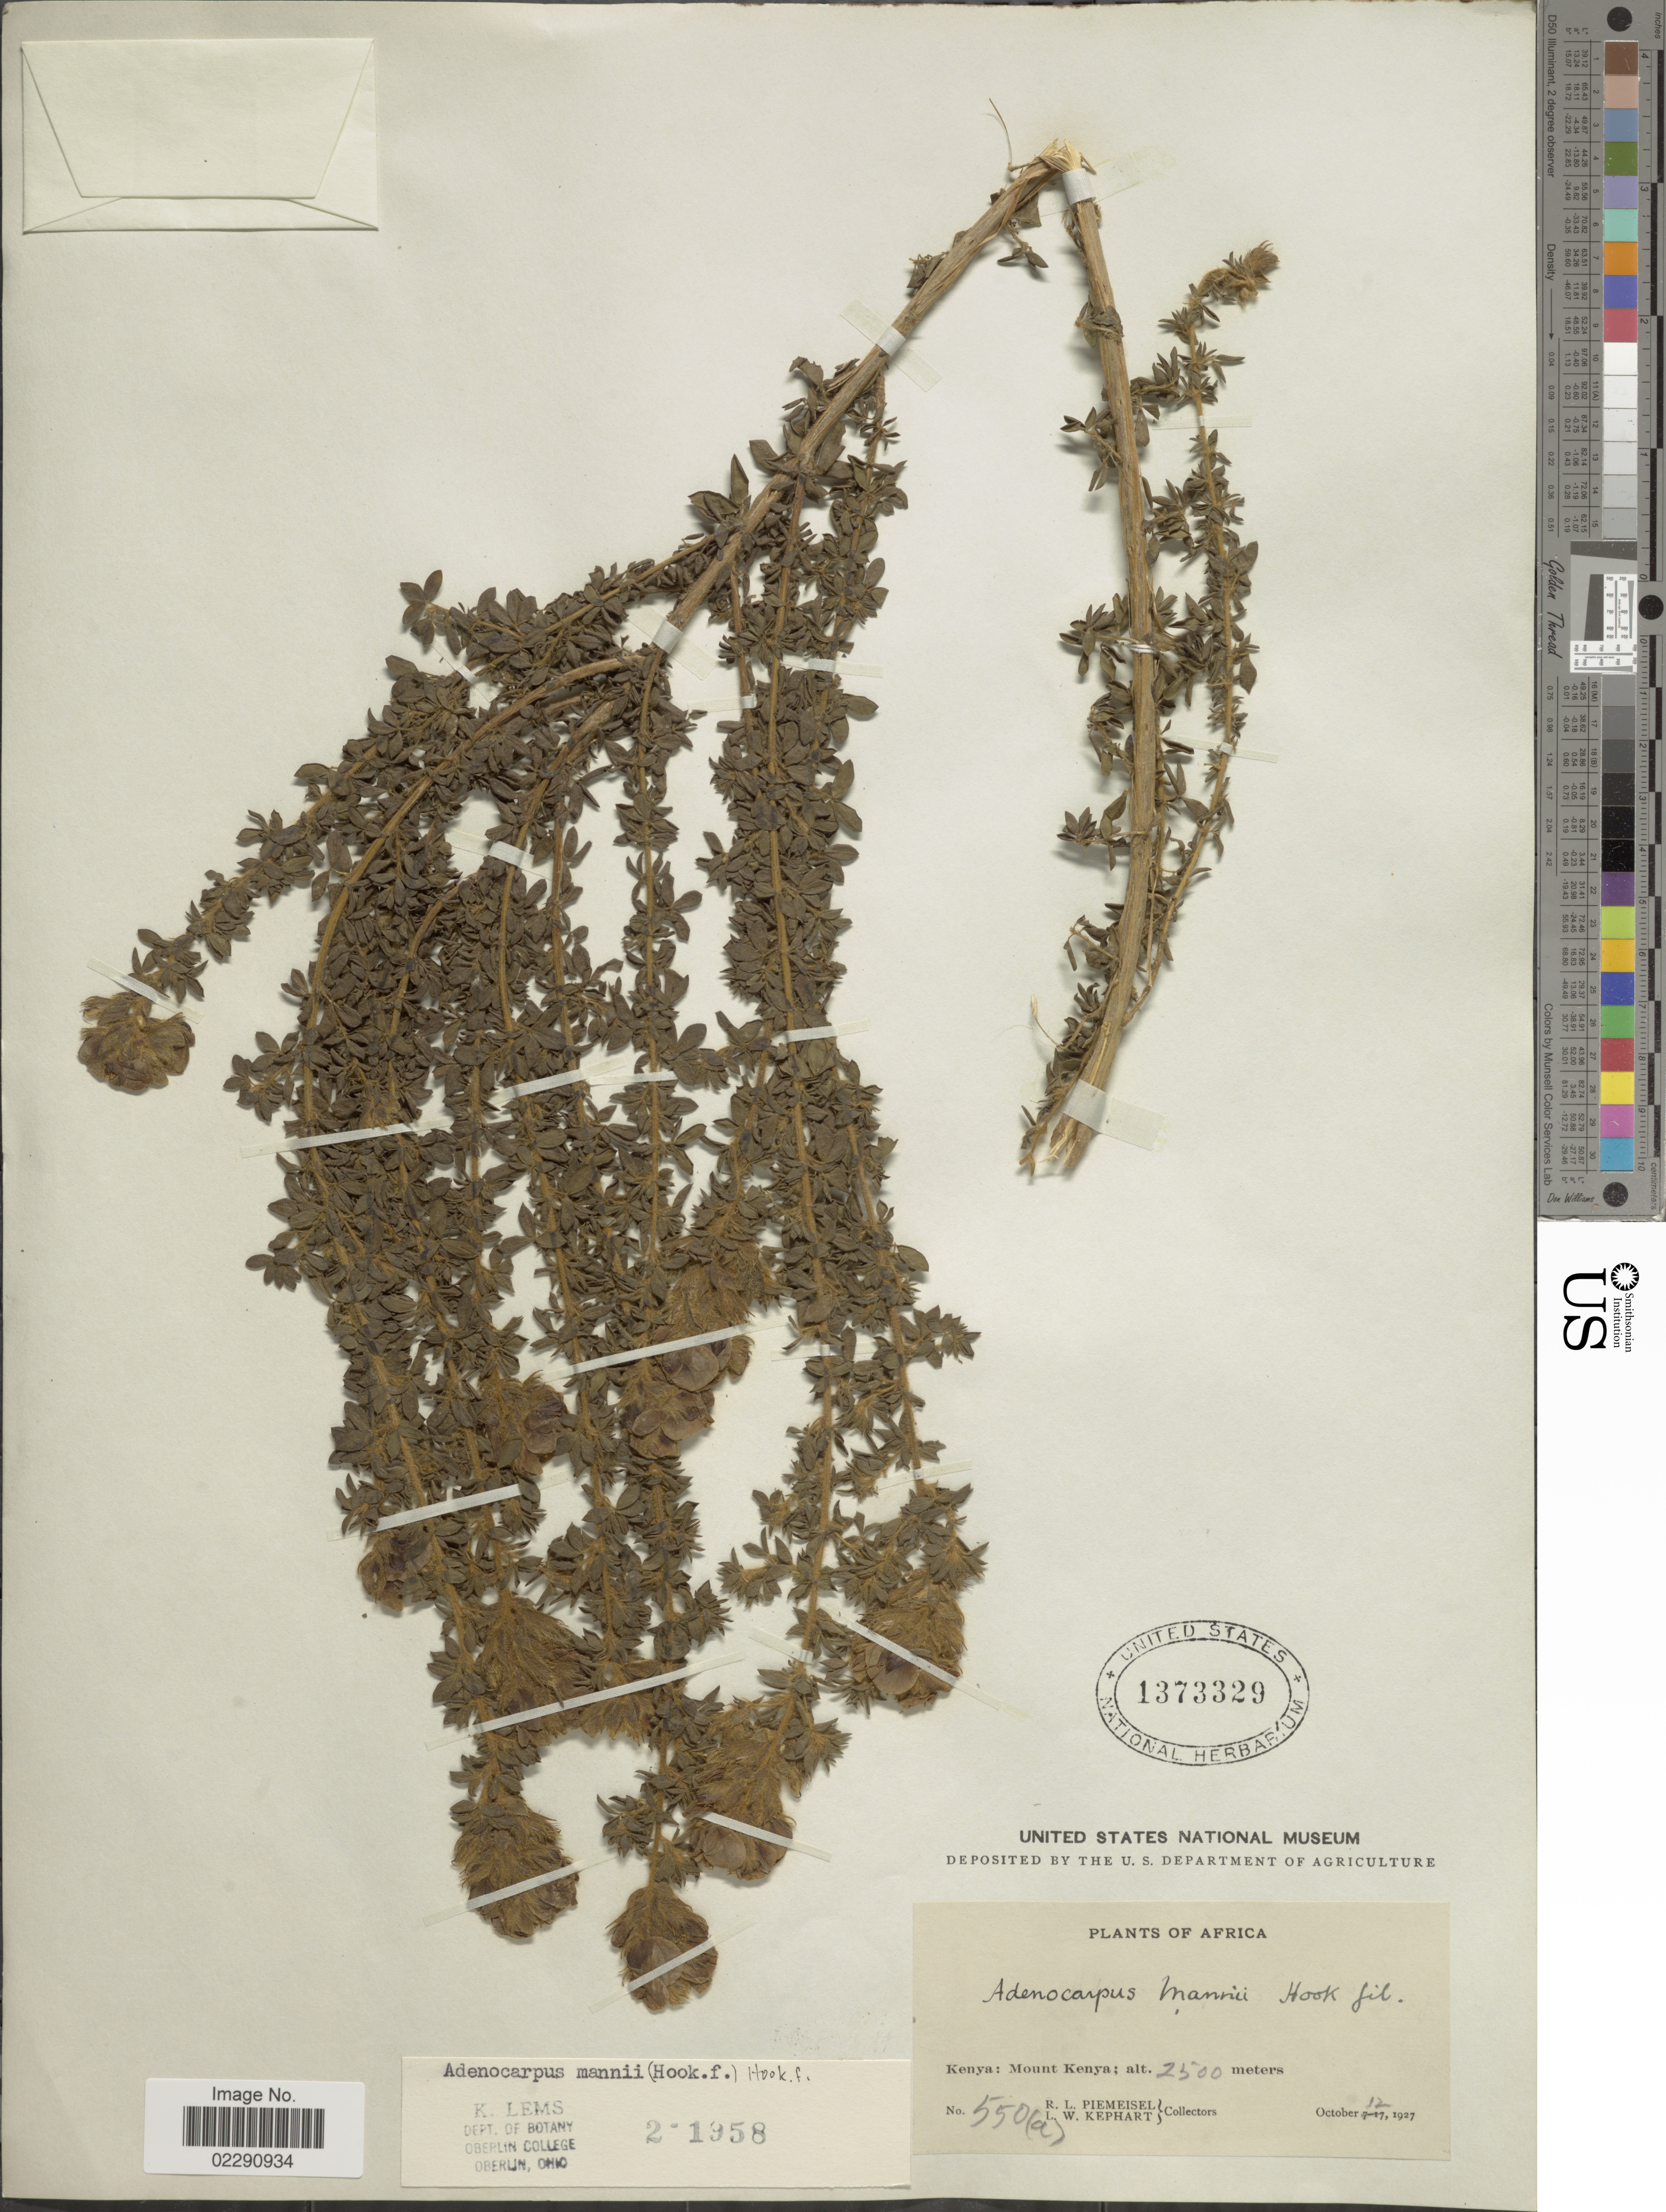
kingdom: Plantae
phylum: Tracheophyta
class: Magnoliopsida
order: Fabales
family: Fabaceae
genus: Adenocarpus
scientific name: Adenocarpus mannii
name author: (Hook. f.) Hook. f.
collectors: R. L. Piemeisel & L. W. Kephart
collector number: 550a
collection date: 1927-10-12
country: Kenya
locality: Mount Kenya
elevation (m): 2500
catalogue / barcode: US 1373329